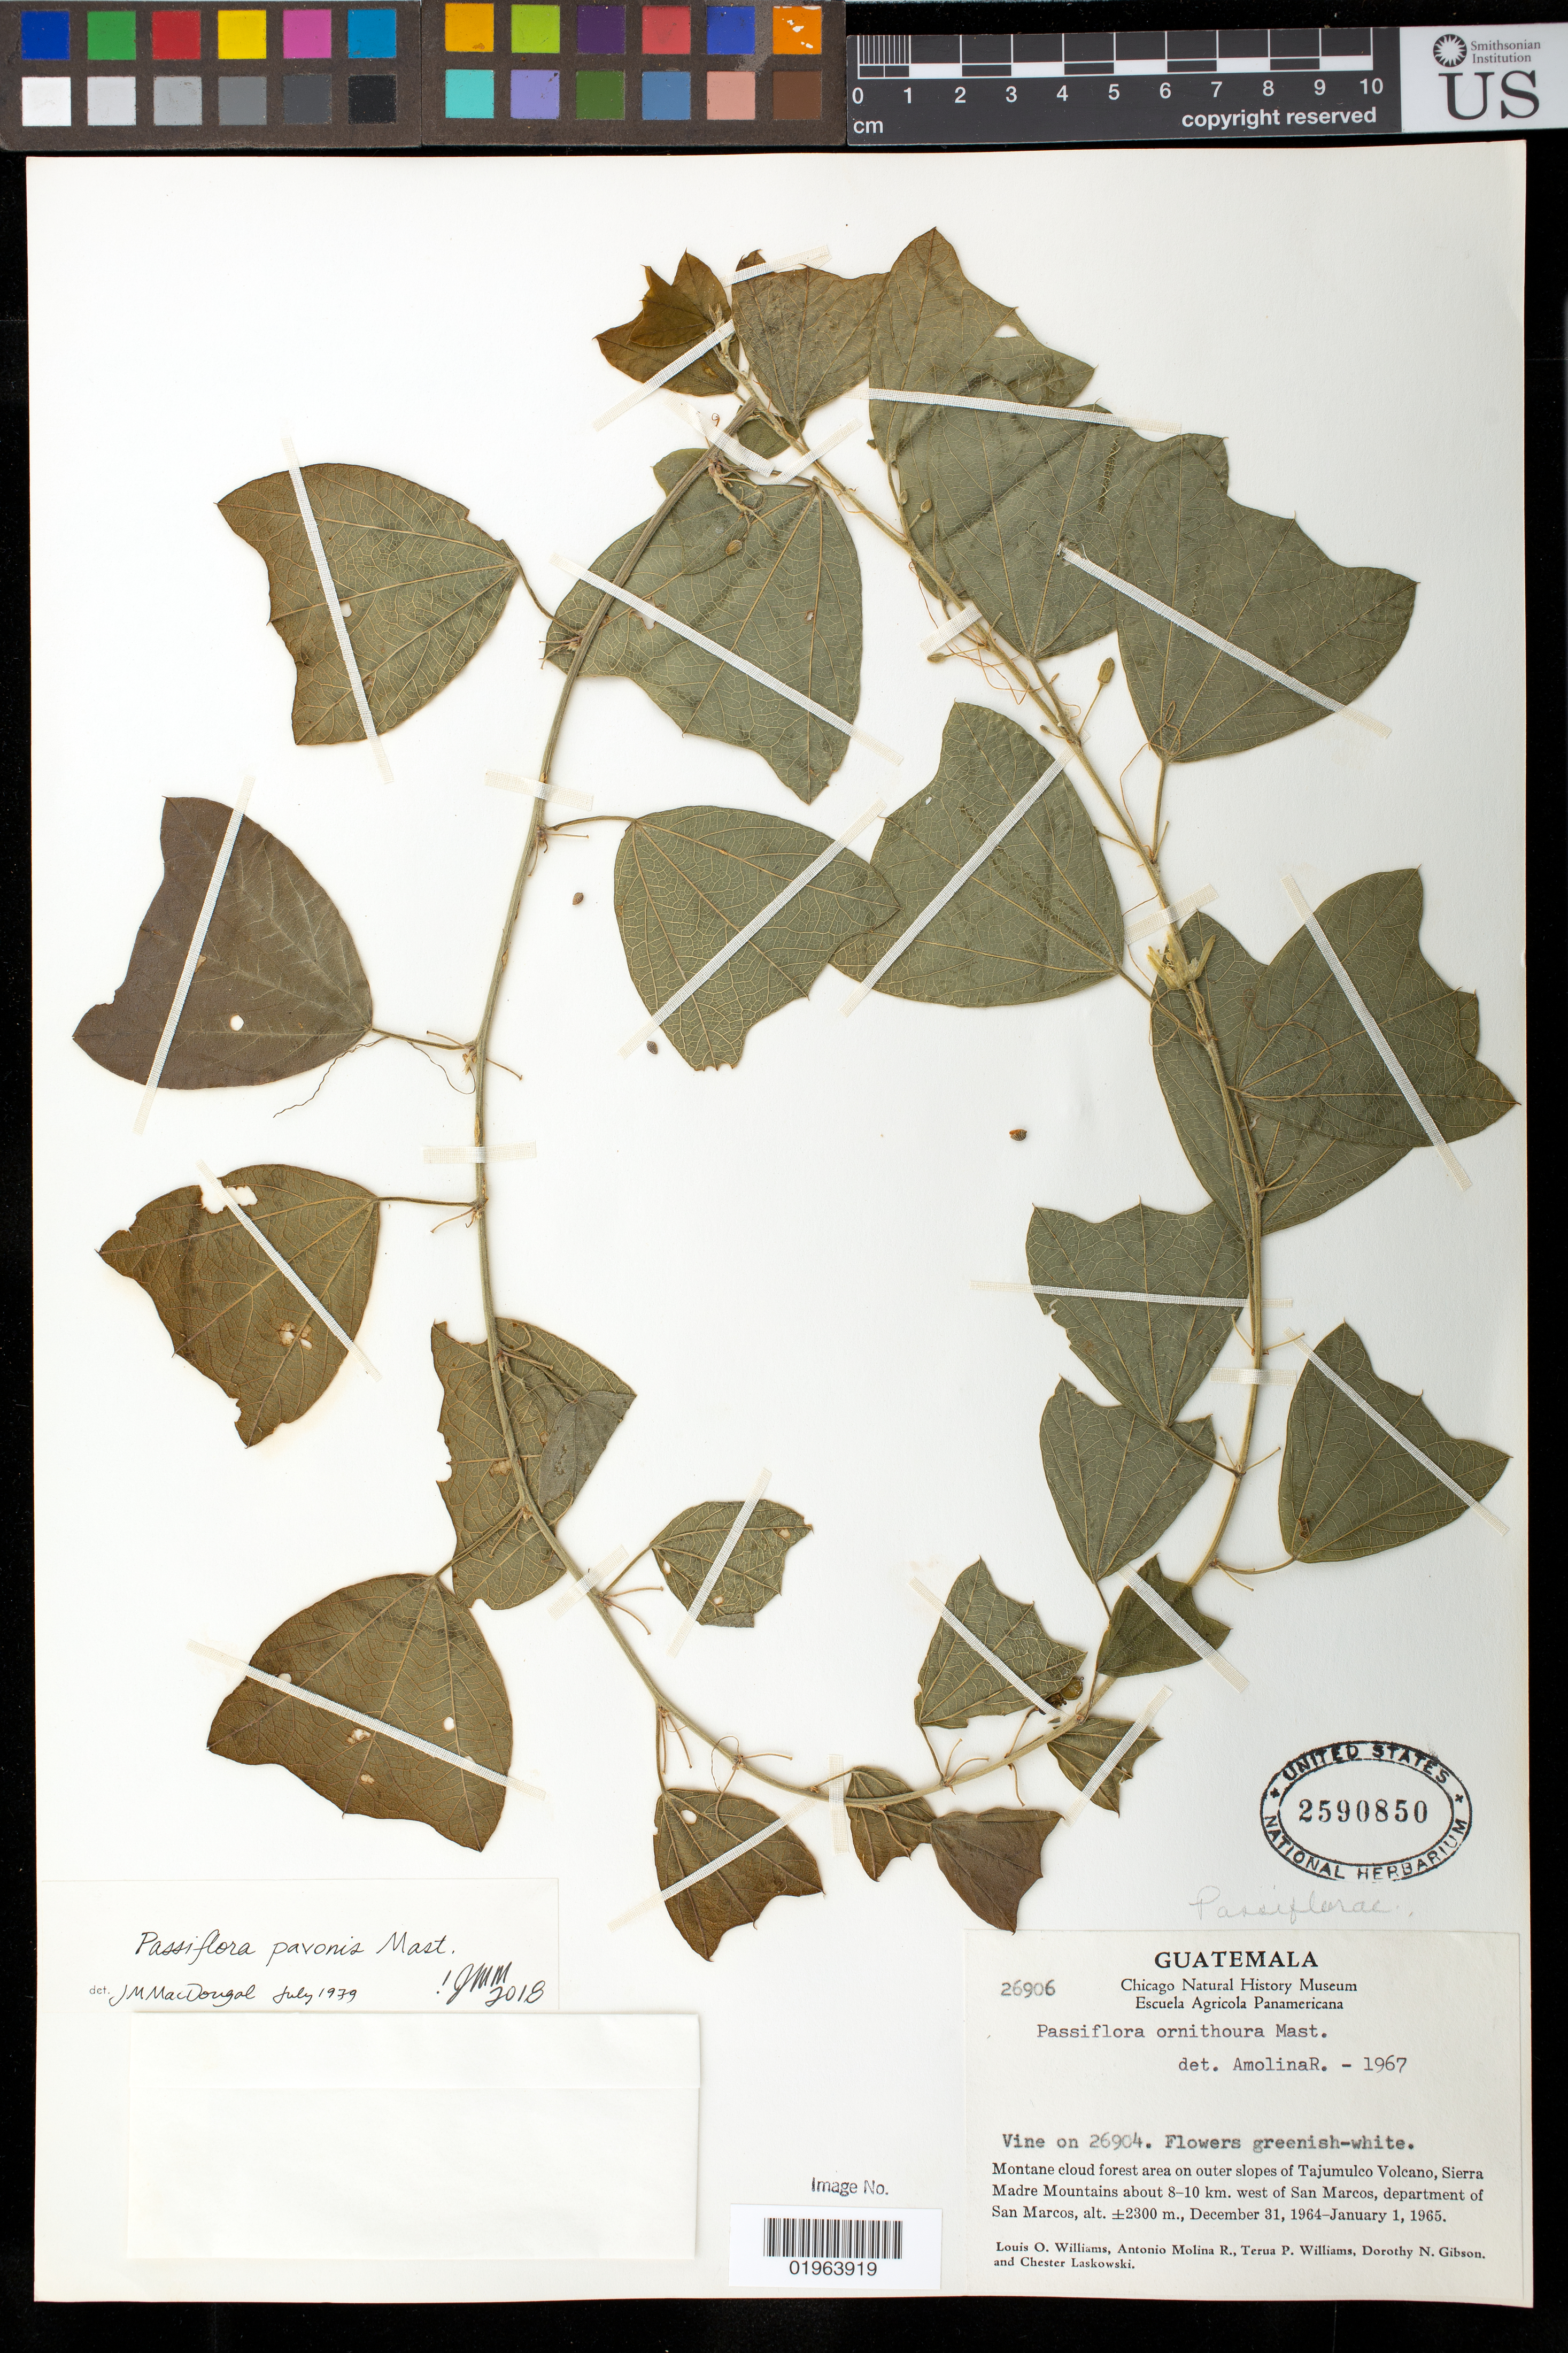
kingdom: Plantae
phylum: Tracheophyta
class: Magnoliopsida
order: Malpighiales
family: Passifloraceae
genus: Passiflora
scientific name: Passiflora pavonis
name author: Mast.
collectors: L. O. Williams, A. Molina R., T. Williams, D. N. Gibson & C. Laskowski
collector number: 26906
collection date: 1961-12-31/1965-01-01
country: Guatemala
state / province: San Marcos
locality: Montane cloud forest area on outer slopes of Tajumulco Volcano, Sierra Madre Mountains about 8-10 km. west of San Marcos, department of San Marcos.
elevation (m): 2300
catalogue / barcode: US 2590850